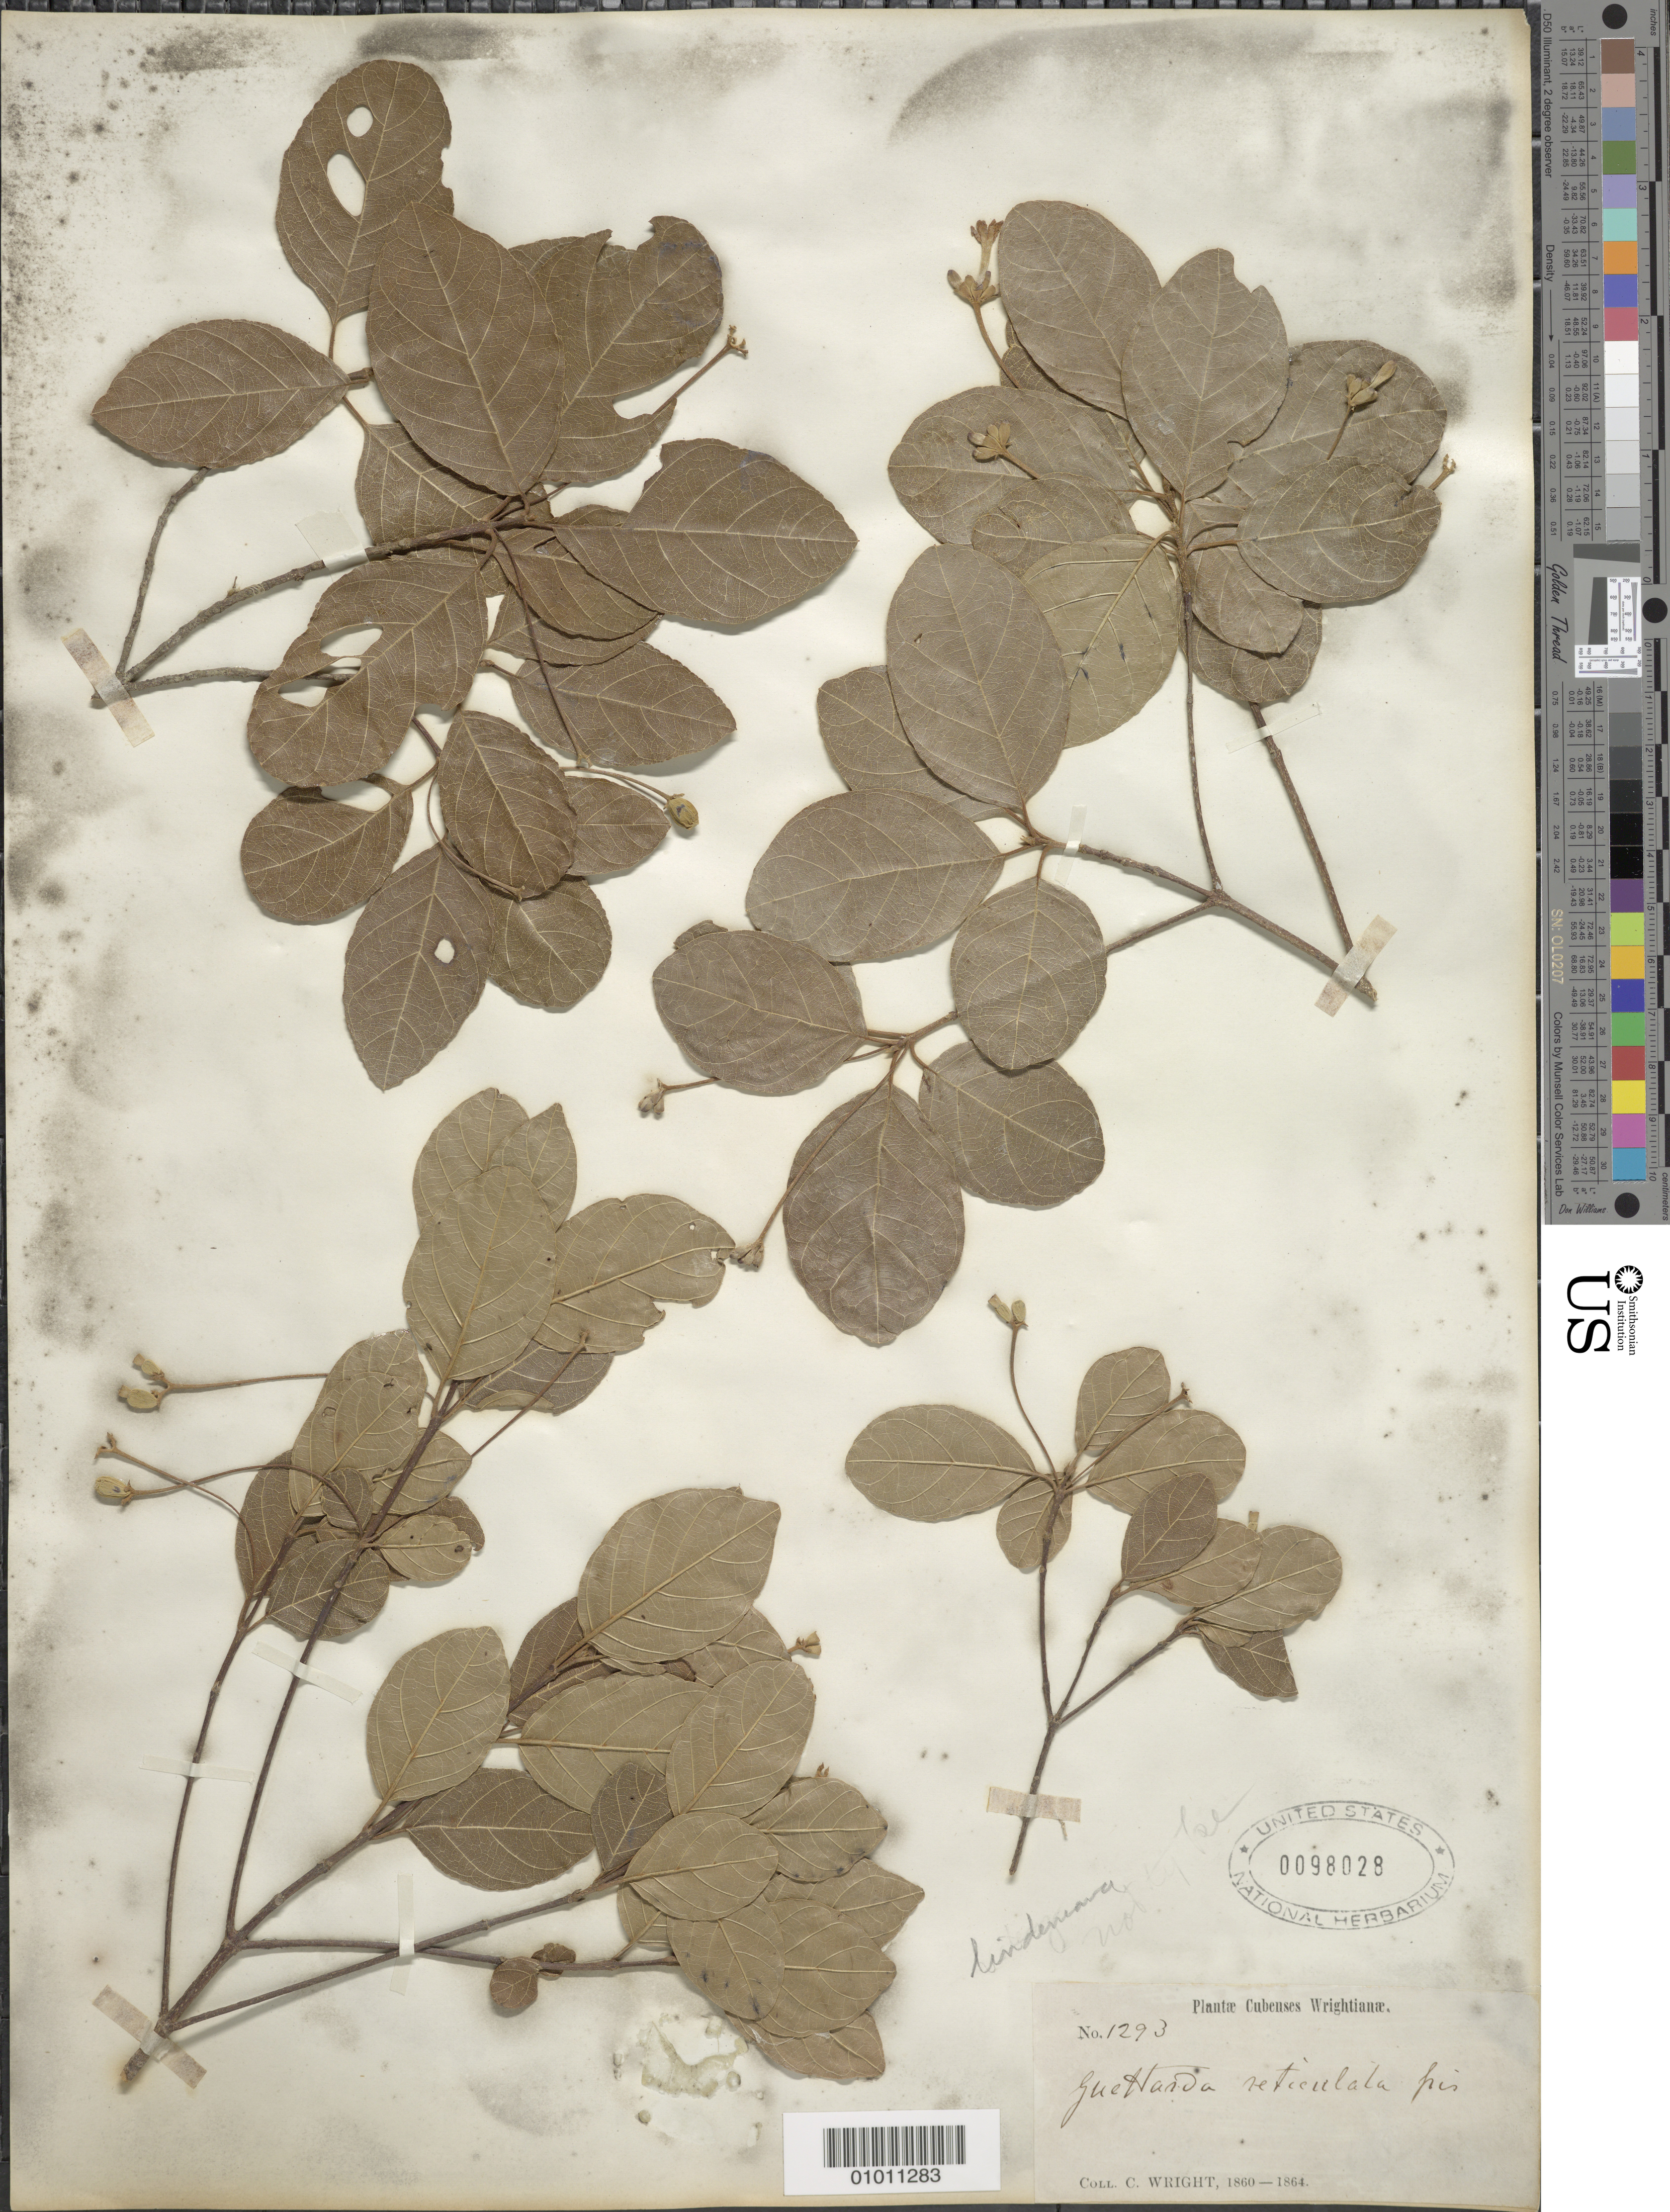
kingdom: Plantae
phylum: Tracheophyta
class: Magnoliopsida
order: Gentianales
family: Rubiaceae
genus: Guettarda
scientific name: Guettarda lindeniana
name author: A. Rich.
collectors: C. Wright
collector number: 1293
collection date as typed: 1860 to -- --- 1864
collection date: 1860/1864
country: Cuba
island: Cuba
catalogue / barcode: US 98028